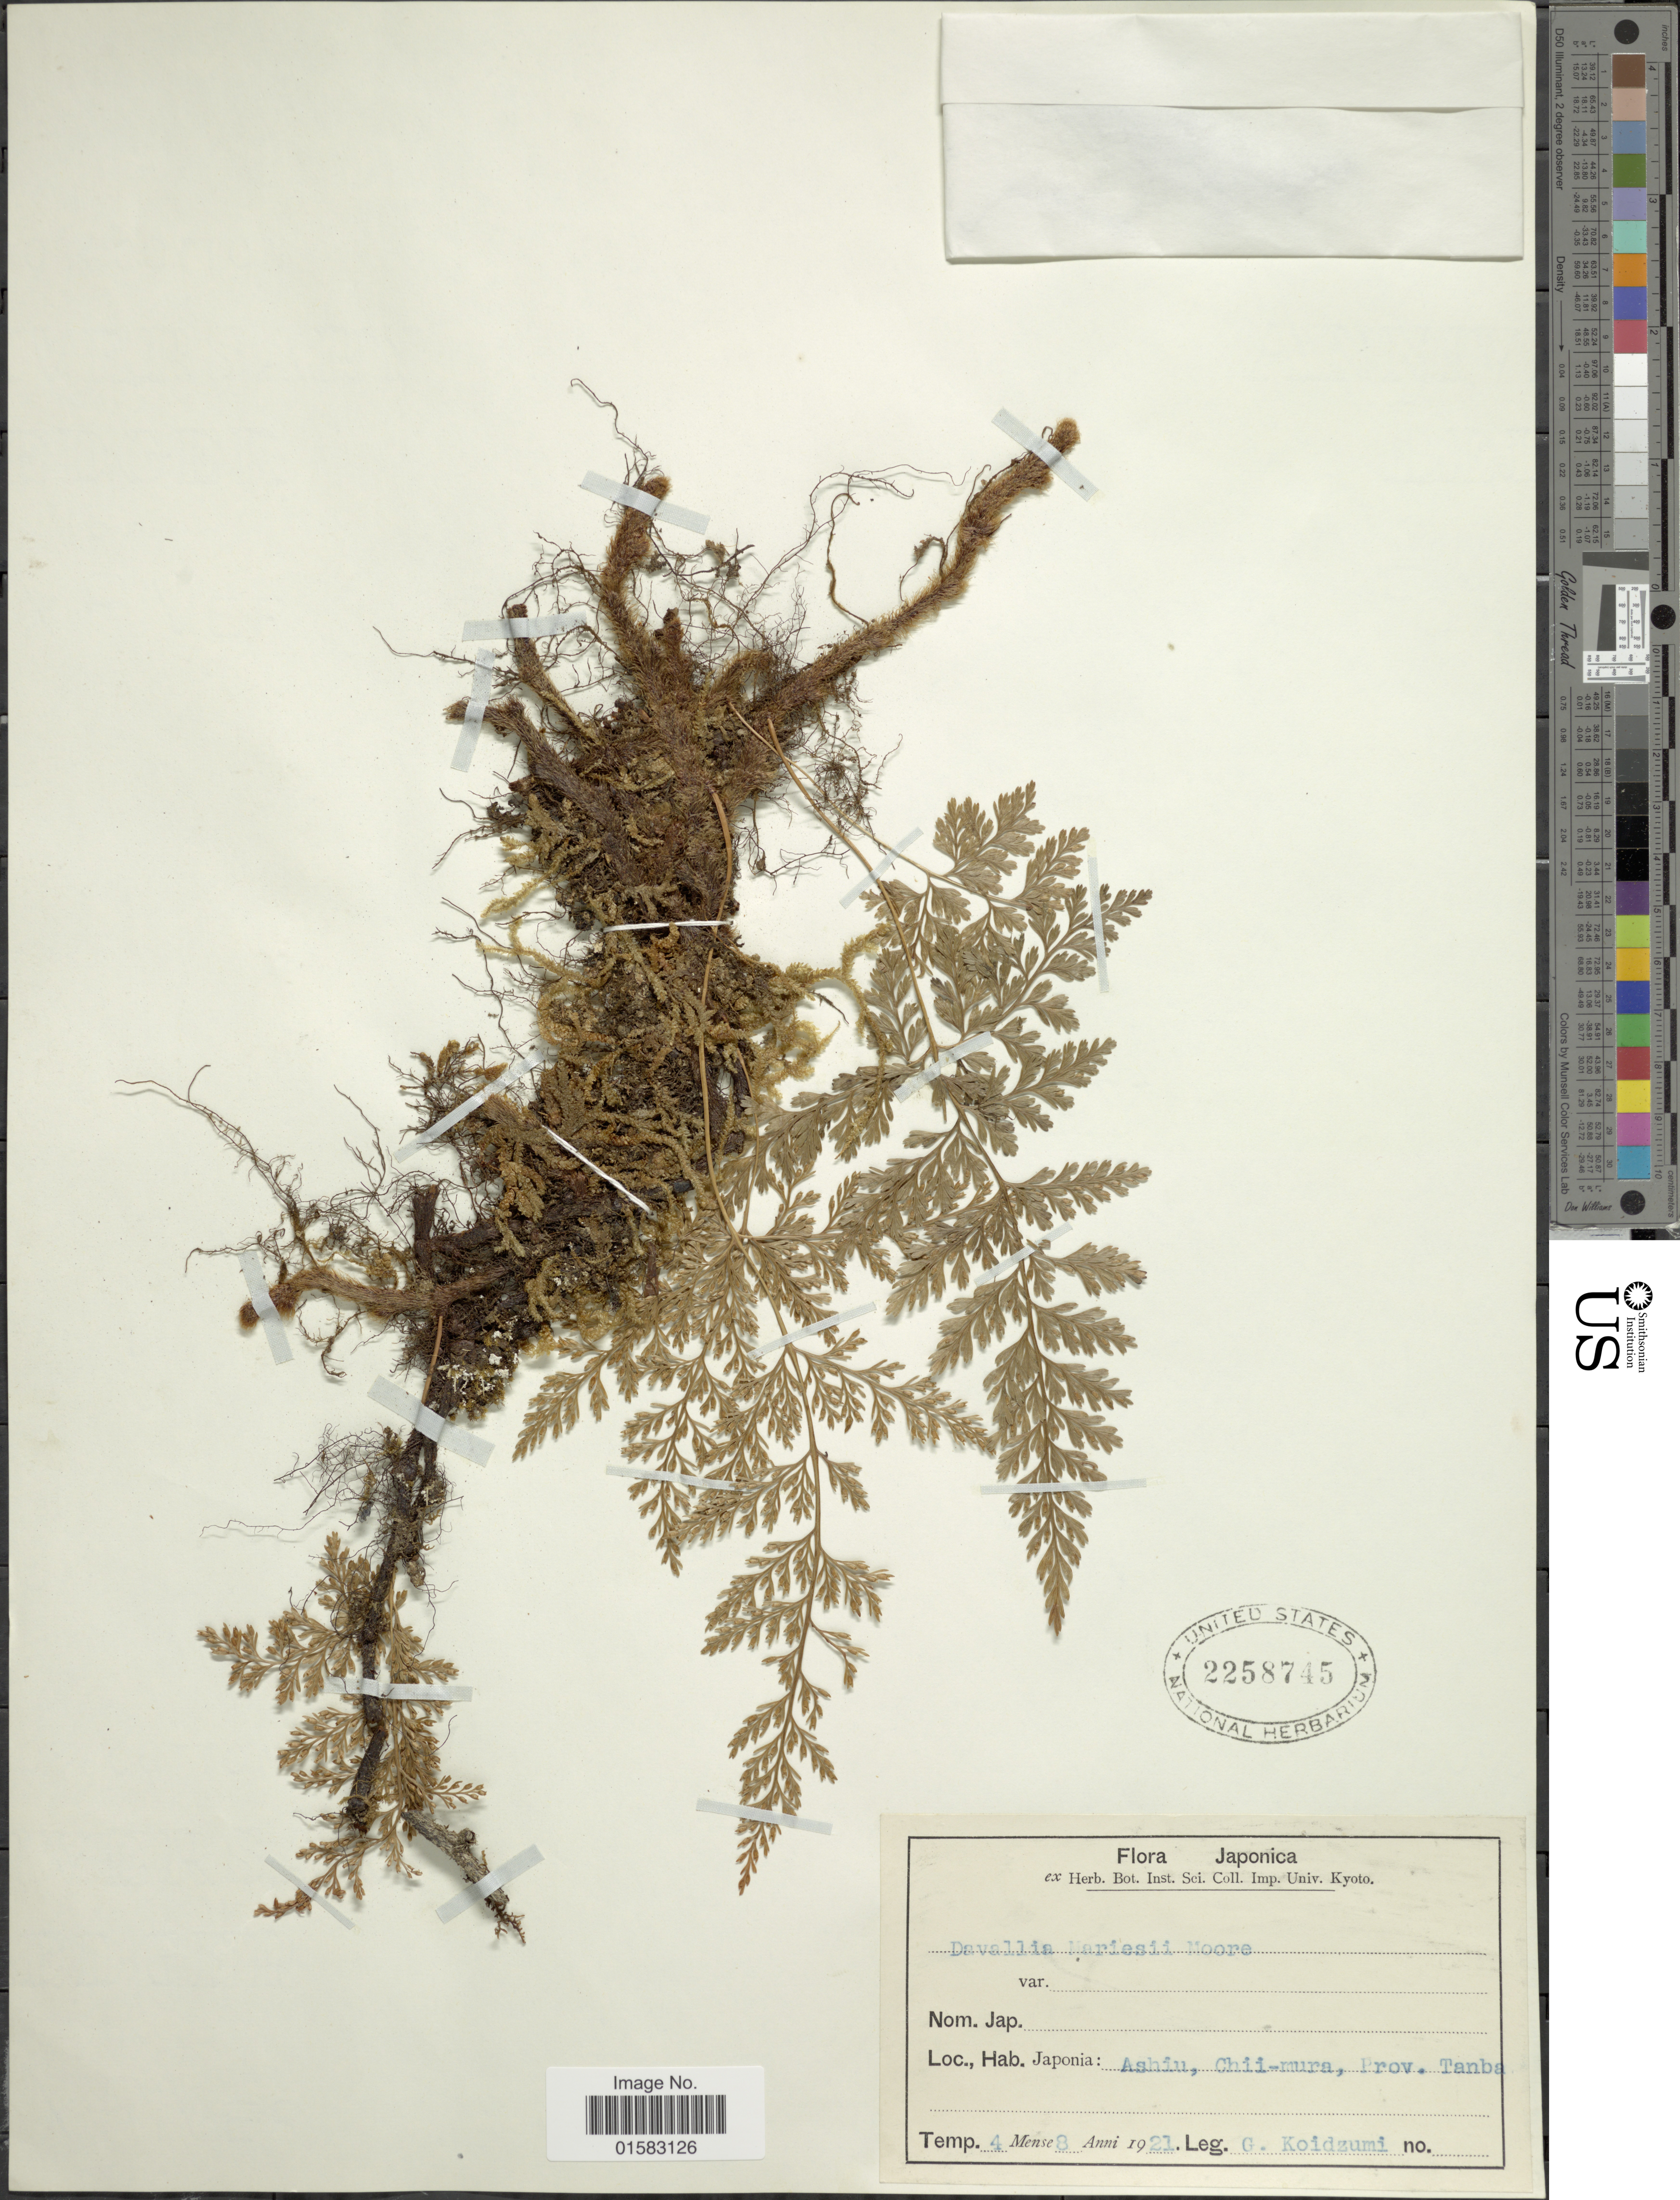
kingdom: Plantae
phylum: Tracheophyta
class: Polypodiopsida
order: Polypodiales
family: Davalliaceae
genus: Davallia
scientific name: Davallia trichomanoides var. trichomanoides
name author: Blume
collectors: G. Koidzumi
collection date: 1921-08-04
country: Japan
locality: Ahiu, Chii-mra, Prov. Tanba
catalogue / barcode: US 2258745